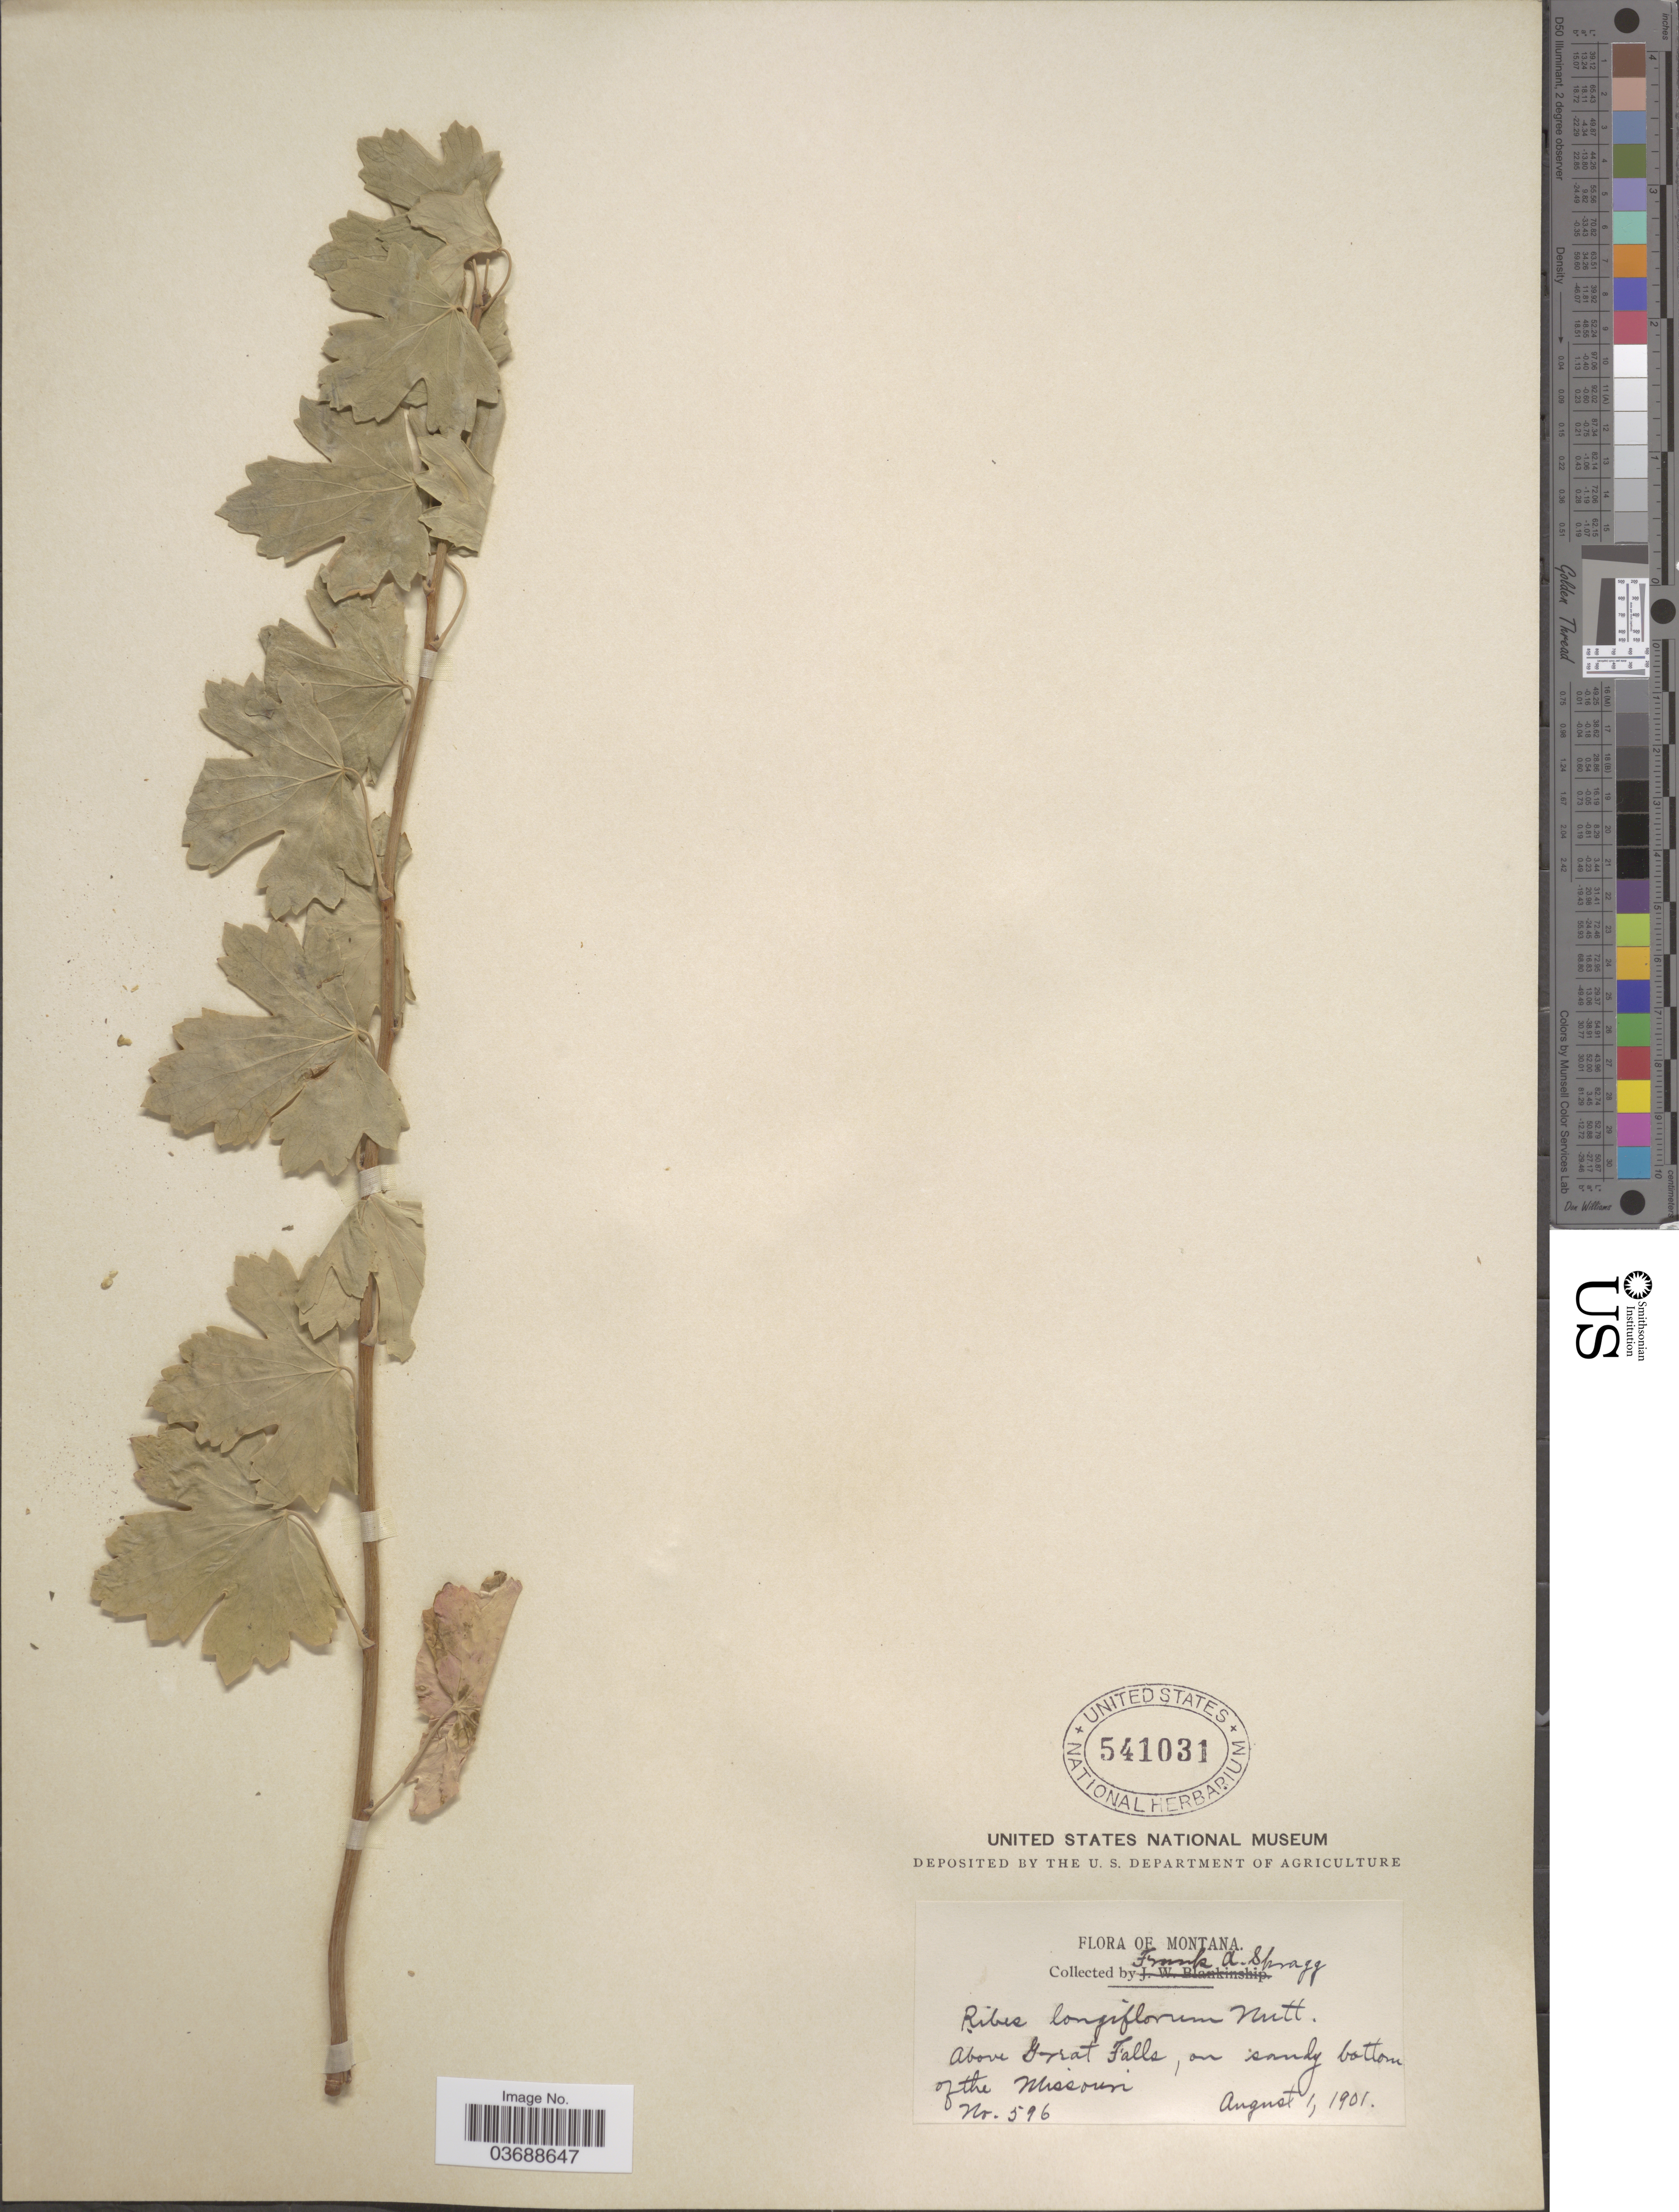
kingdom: Plantae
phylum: Tracheophyta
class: Magnoliopsida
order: Saxifragales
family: Grossulariaceae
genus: Ribes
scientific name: Ribes odoratum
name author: H.L. Wendl.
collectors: F. Spragg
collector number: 596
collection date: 1901-08-01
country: United States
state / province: Montana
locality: Above Great* Falls, on sandy bottom of the Missouri.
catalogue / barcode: US 541031